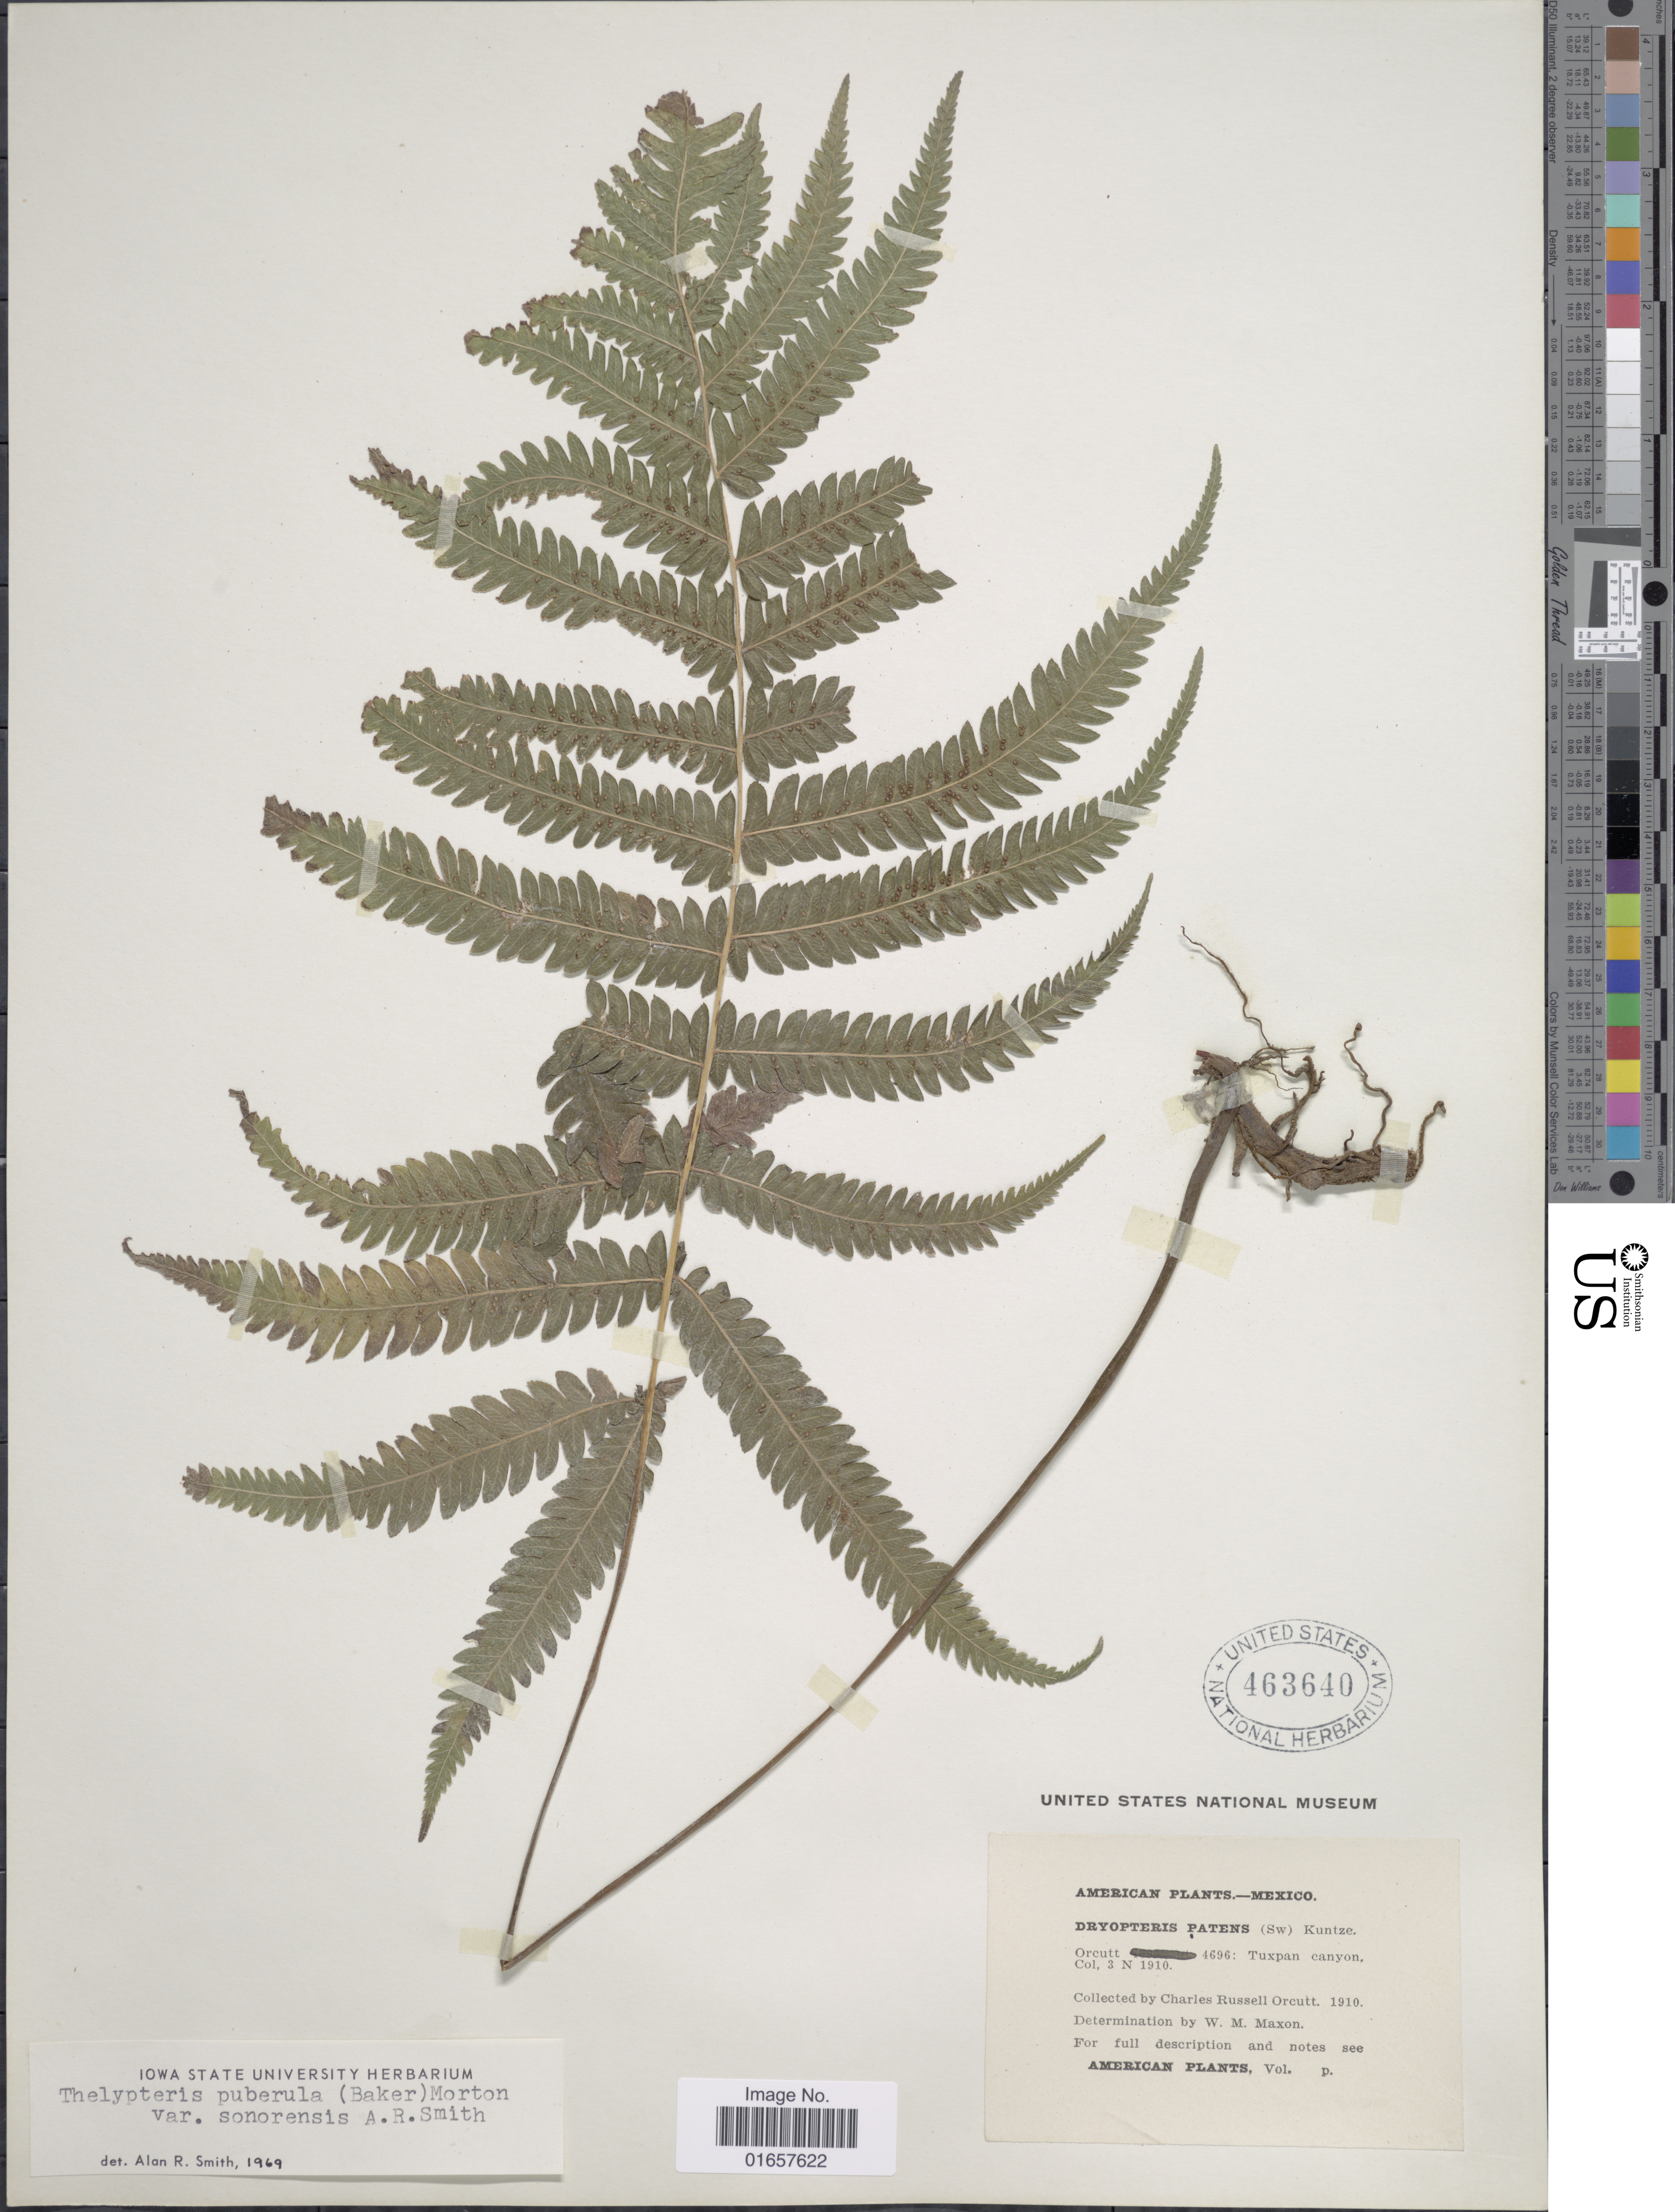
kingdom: Plantae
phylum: Tracheophyta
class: Polypodiopsida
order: Polypodiales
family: Thelypteridaceae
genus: Christella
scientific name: Christella puberula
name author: (Baker) Á. Löve & D. Löve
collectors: C. R. Orcutt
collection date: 1910-11-03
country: Mexico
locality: Mexico, Tuxpan canyon, American Plants.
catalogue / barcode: US 463640